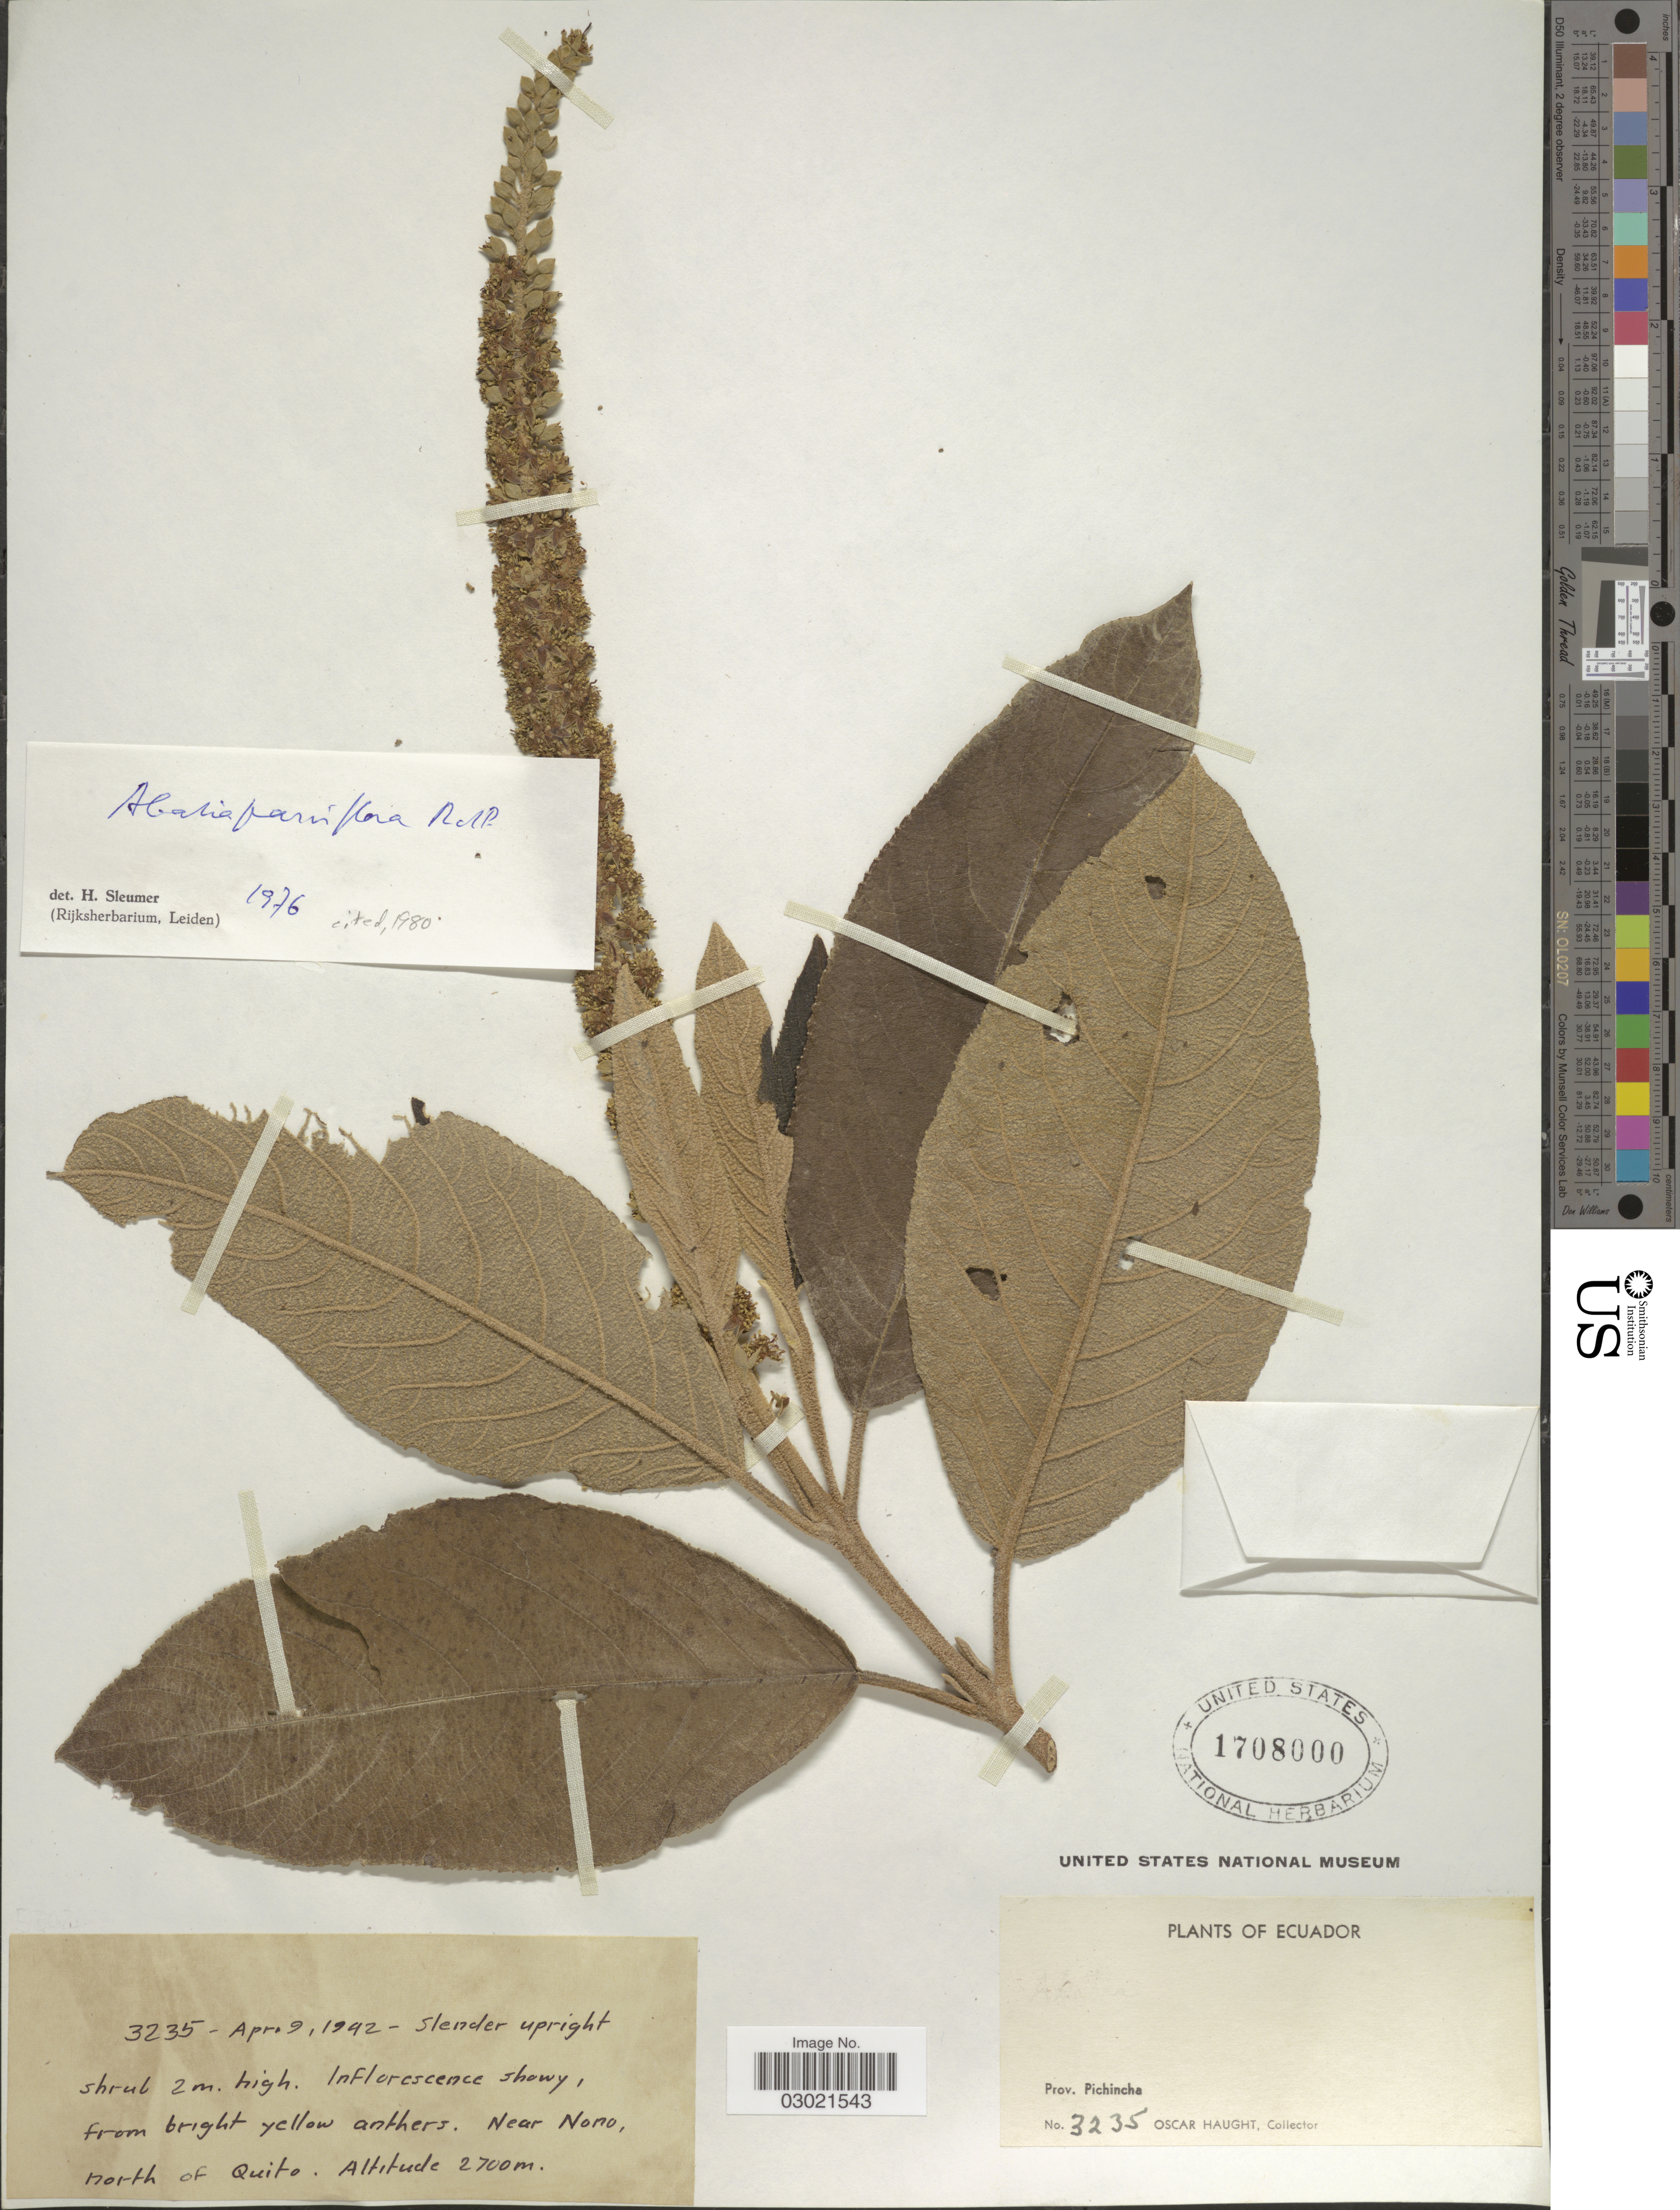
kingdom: Plantae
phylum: Tracheophyta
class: Magnoliopsida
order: Malpighiales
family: Salicaceae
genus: Abatia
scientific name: Abatia parviflora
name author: Ruiz & Pav.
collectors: O. L. Haught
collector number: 3235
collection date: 1942-04-09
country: Ecuador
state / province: Pichincha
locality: Prov. Pichincha. Near Nono, north of Quito.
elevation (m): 2700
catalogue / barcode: US 1708000